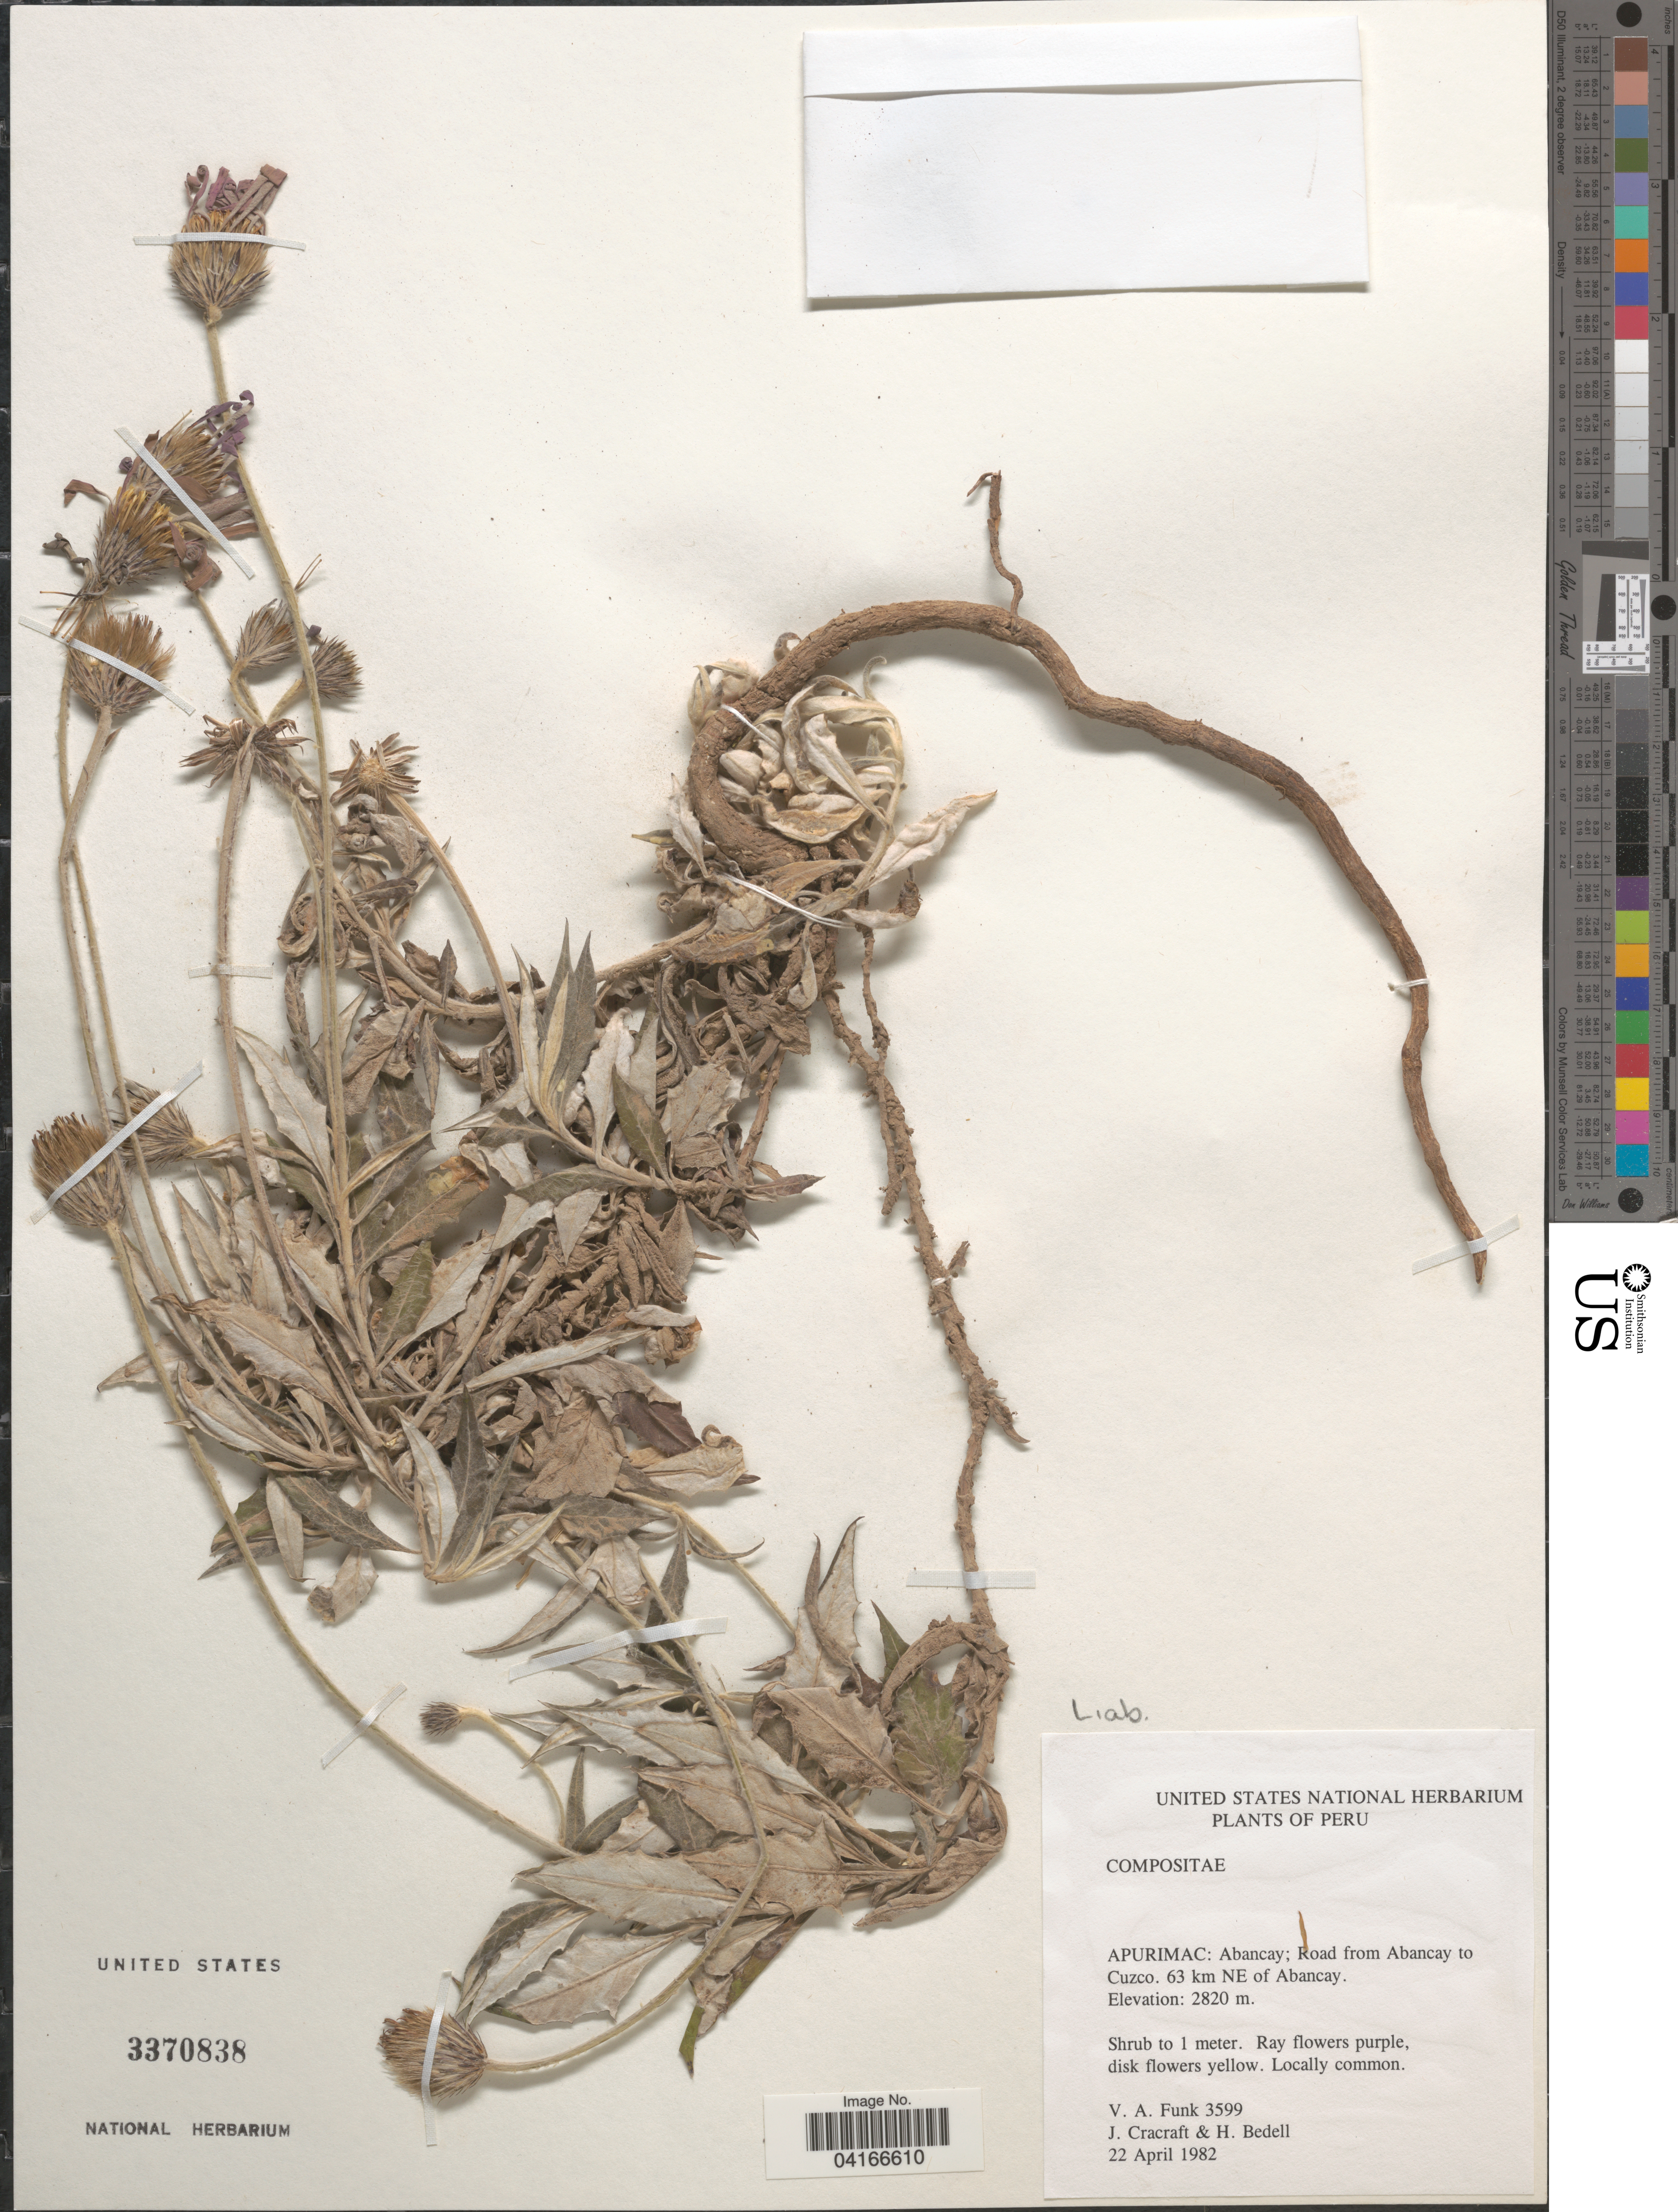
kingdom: Plantae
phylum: Tracheophyta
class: Magnoliopsida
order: Asterales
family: Asteraceae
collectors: V. Funk, J. L. Cracraft & H. Bedell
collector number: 3599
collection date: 1982-04-22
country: Peru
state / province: Apurimac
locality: Abancay; Road from Abancay to Cuzco. 63 km NE of Abancay.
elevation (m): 2820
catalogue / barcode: US 3370838